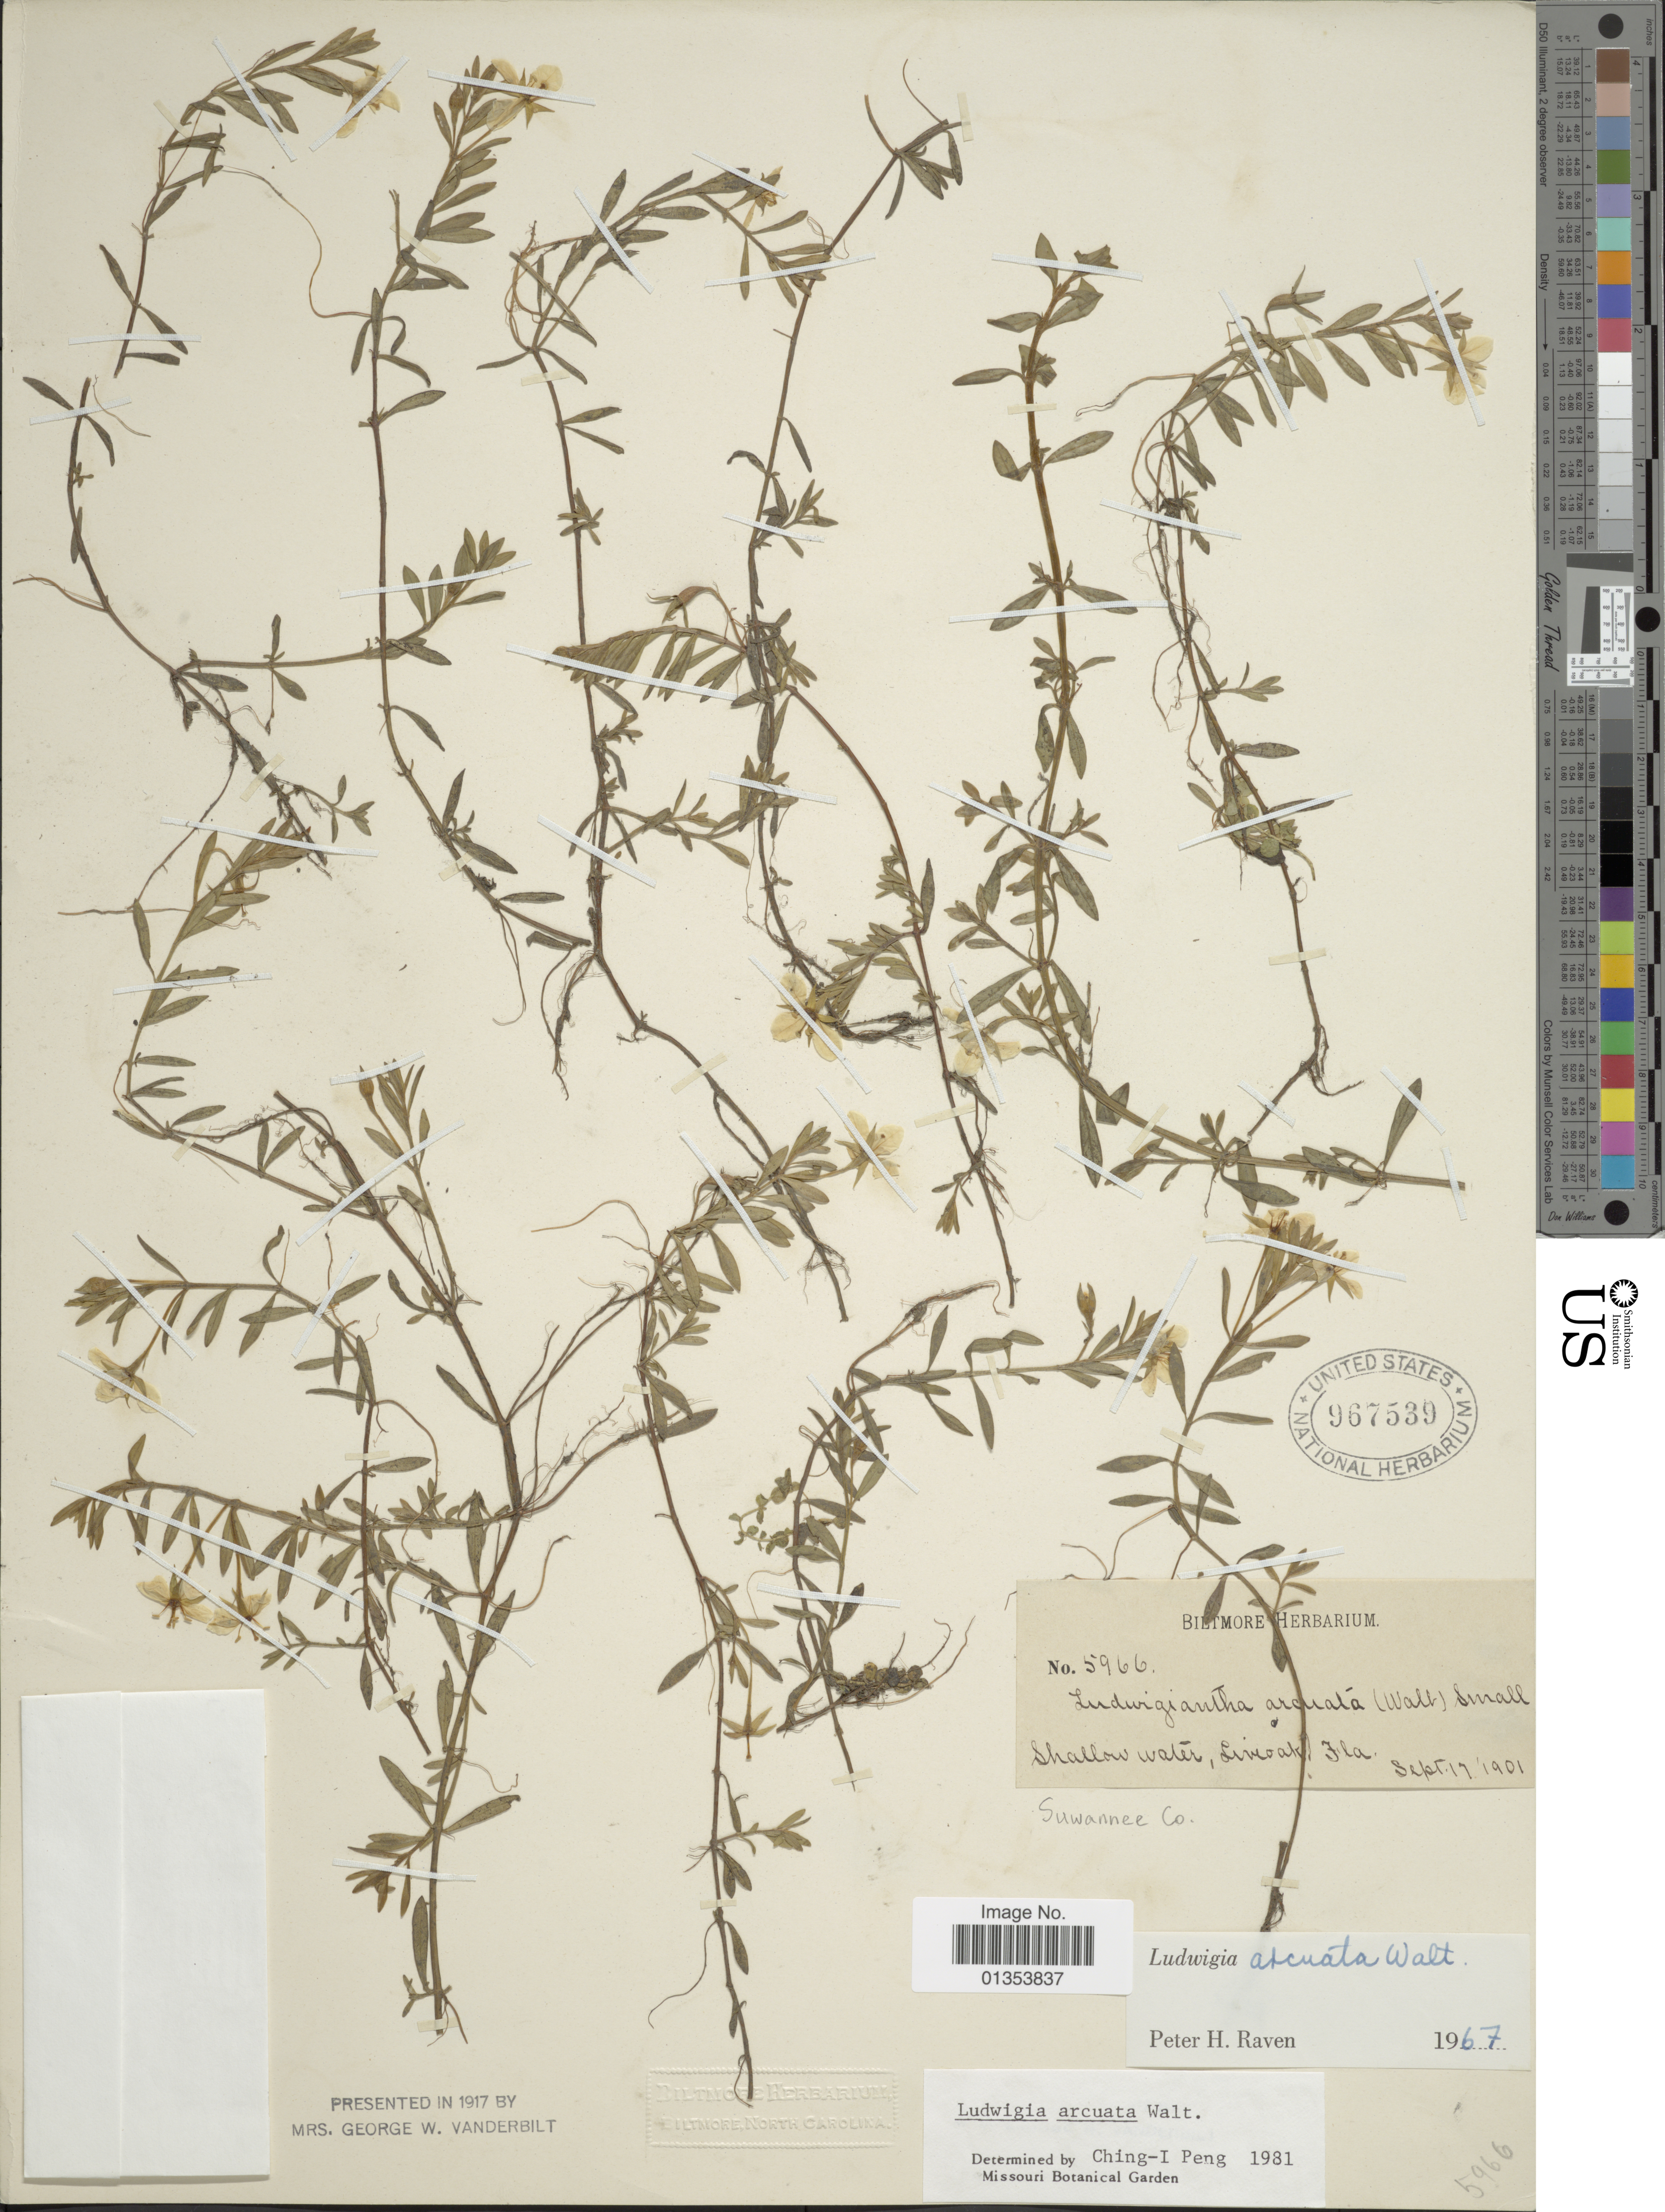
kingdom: Plantae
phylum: Tracheophyta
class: Magnoliopsida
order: Myrtales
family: Onagraceae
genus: Ludwigia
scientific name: Ludwigia arcuata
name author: Walter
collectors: ex herb. Biltmore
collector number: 5966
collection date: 1901-09-17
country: United States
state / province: Florida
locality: Liveoak, Suwannee Co.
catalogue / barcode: US 967539